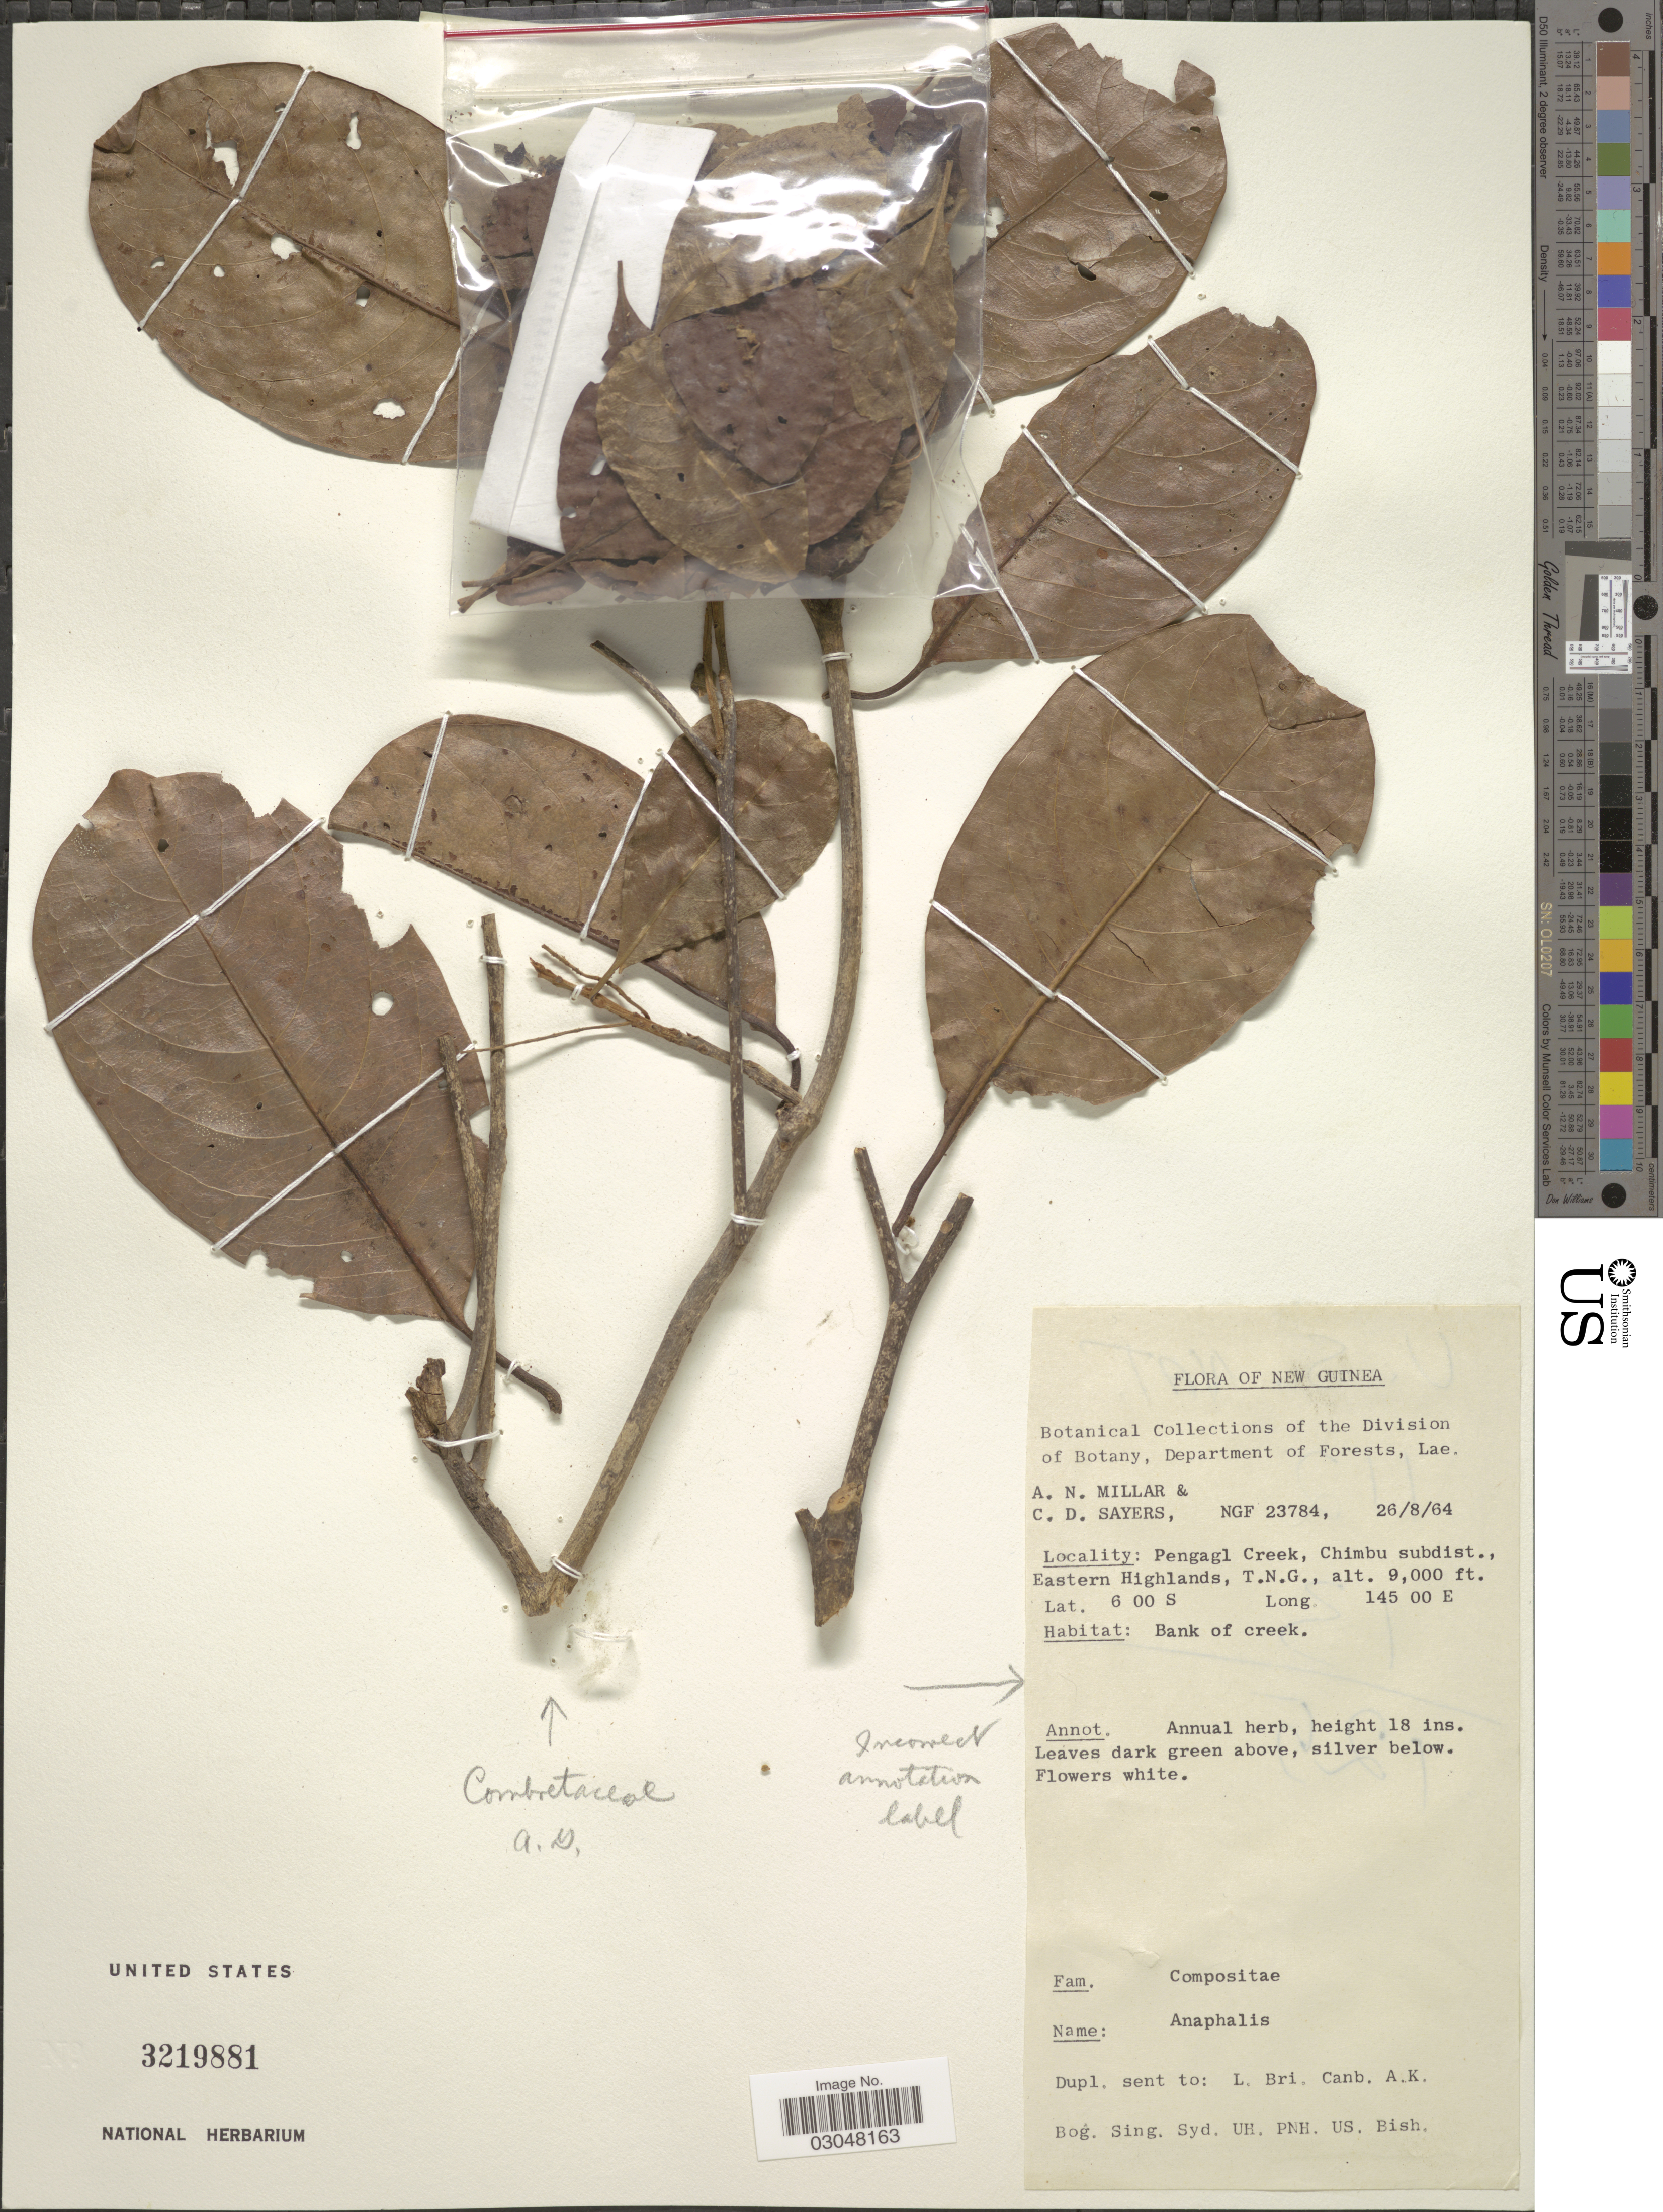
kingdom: Plantae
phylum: Tracheophyta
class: Magnoliopsida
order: Myrtales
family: Combretaceae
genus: Terminalia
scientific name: Terminalia sp.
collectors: A. Millar & C. Sayers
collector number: NGF 23784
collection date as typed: Transcribed d/m/y: 26/8/64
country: Papua New Guinea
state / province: Chimbu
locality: New Guinea. Pengagl Creek, Chimbu subdist., Eastern Highlands, T.N.G.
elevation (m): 2743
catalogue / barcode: US 3219881